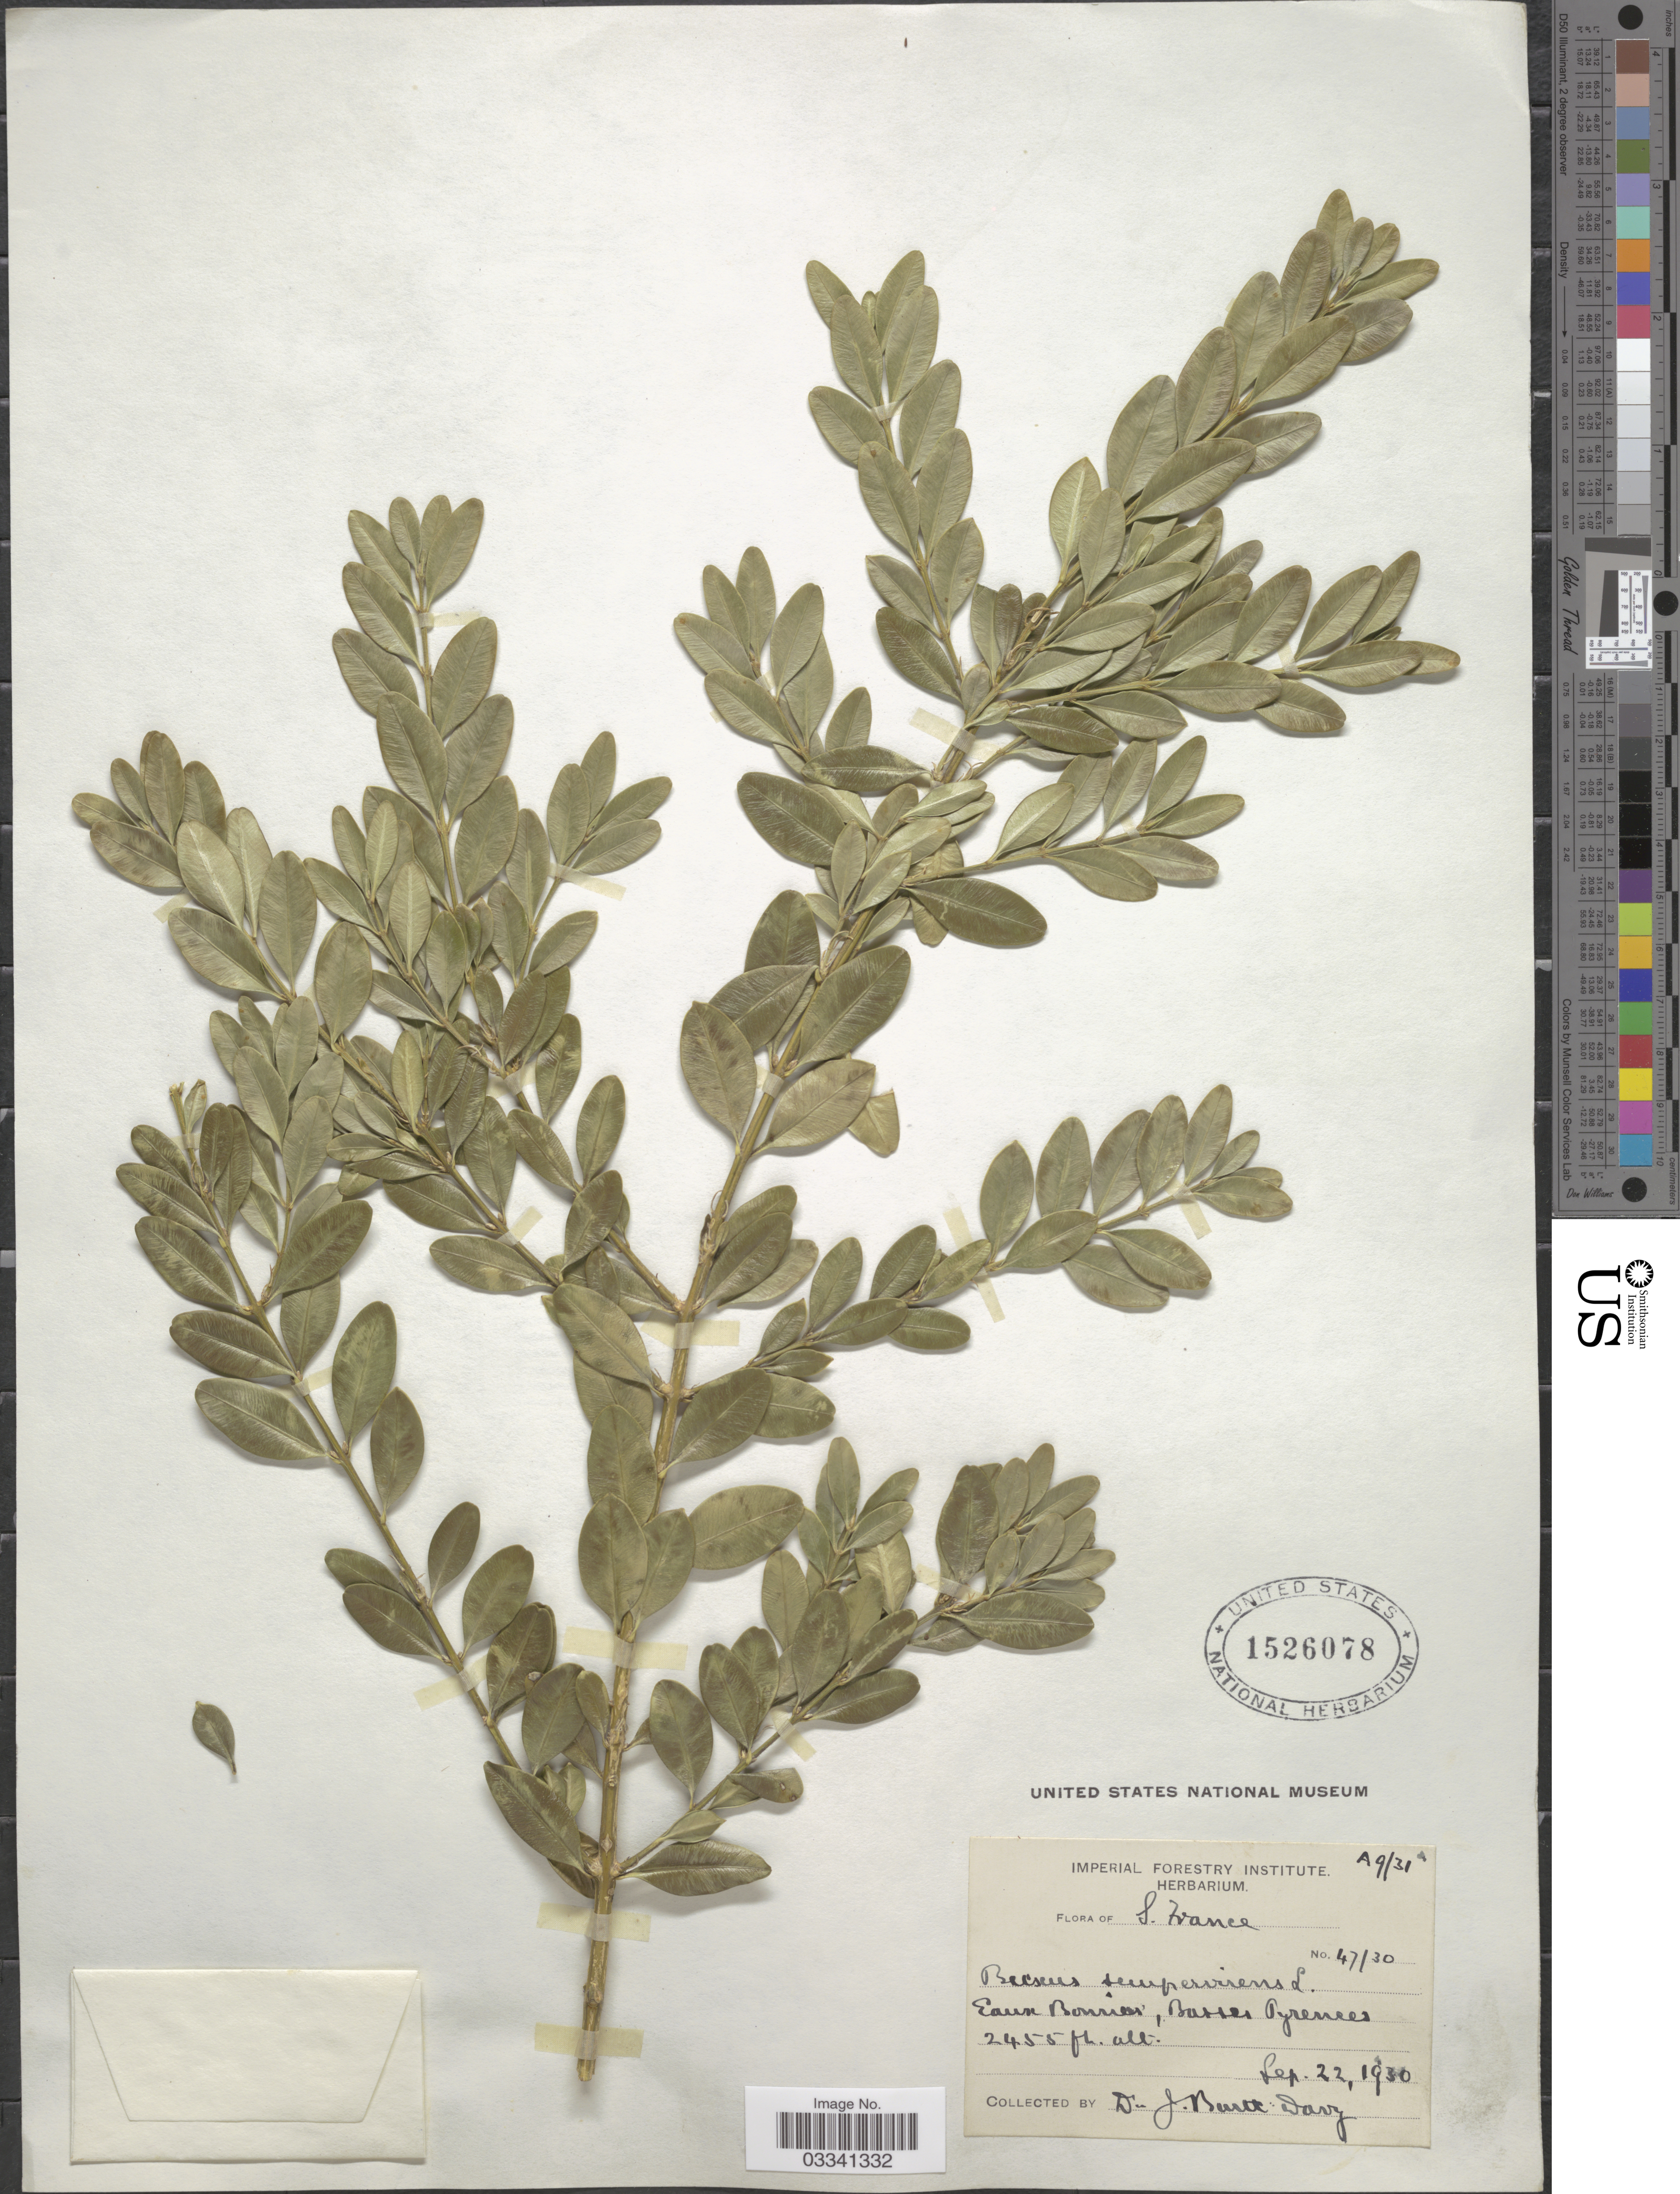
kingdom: Plantae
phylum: Tracheophyta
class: Magnoliopsida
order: Buxales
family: Buxaceae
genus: Buxus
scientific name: Buxus sempervirens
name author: L.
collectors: J. Burtt Davy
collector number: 47/30*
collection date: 1930-09-22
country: France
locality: S. France. Eaux Bonnes, Basses Pyrenees.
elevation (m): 748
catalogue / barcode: US 1526078